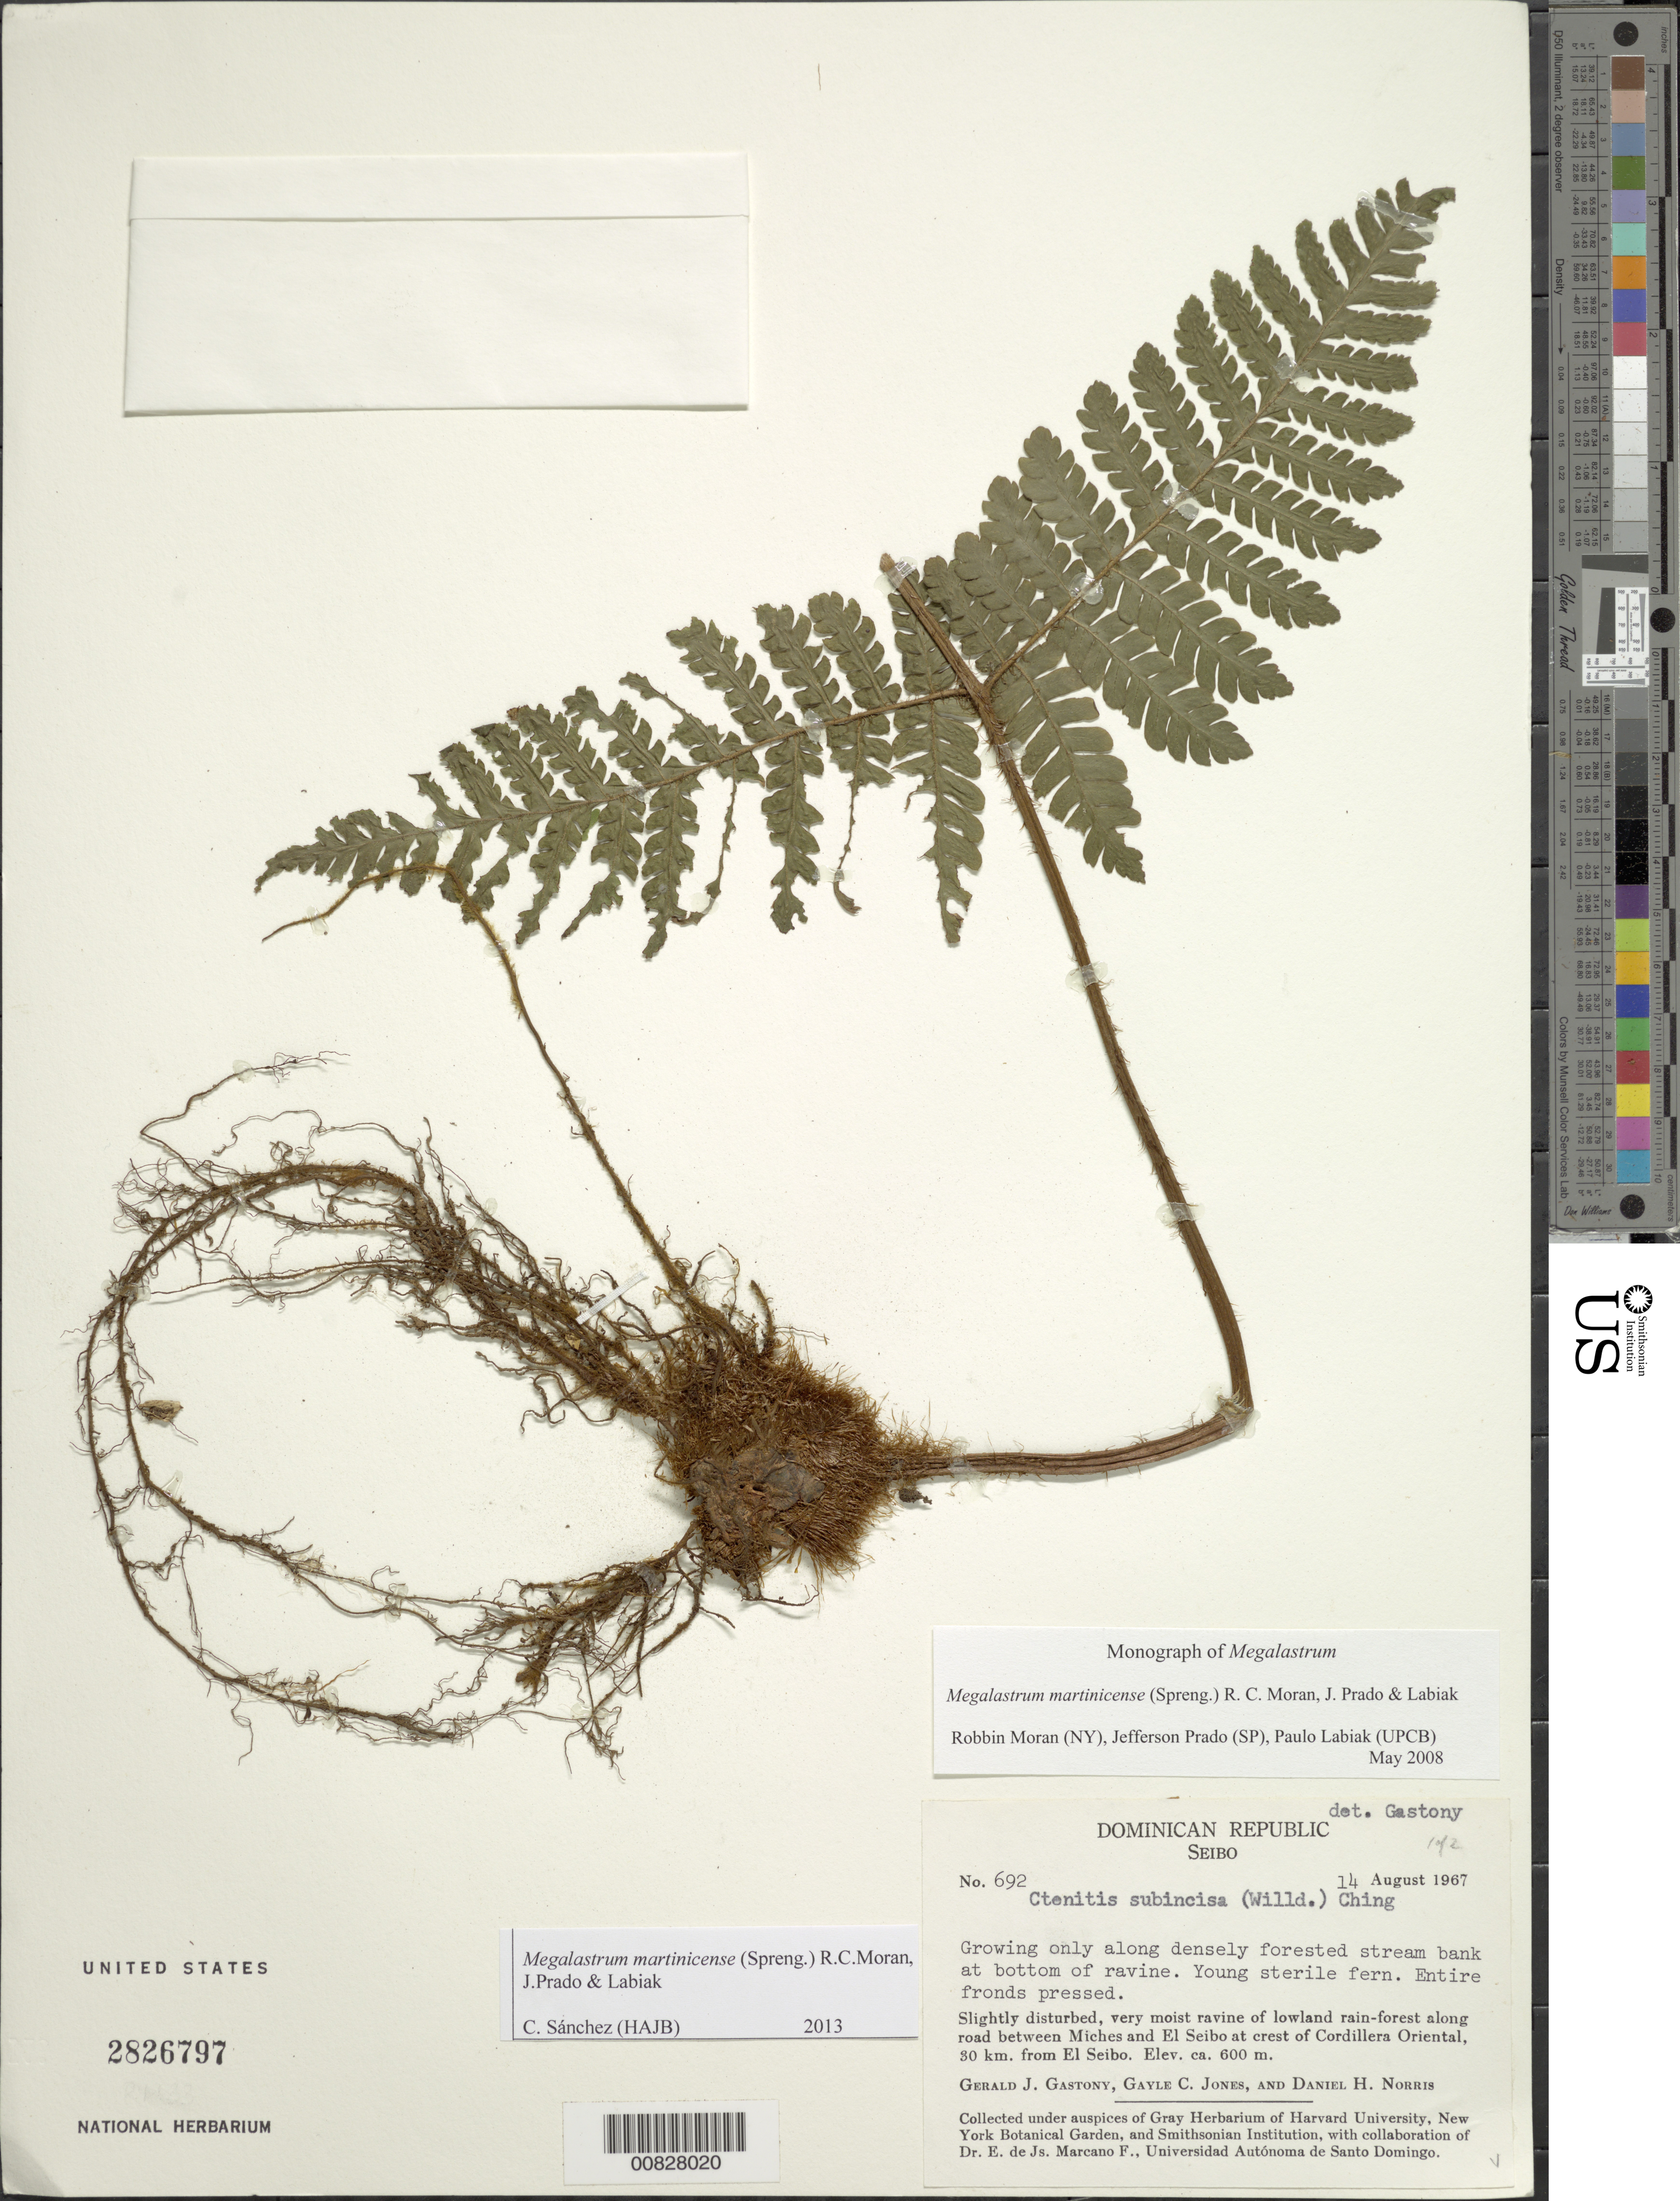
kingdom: Plantae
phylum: Tracheophyta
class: Polypodiopsida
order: Polypodiales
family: Dryopteridaceae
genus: Megalastrum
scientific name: Megalastrum martinicense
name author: (Spreng.) R.C. Moran et al.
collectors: G. Gastony, G. C. Jones & D. H. Norris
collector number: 692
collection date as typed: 14 Aug 1967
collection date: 1967-08-14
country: Dominican Republic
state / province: El Seibo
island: Hispaniola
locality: Miches to El Seibo road, Cordillera Oriental, 30 km from El Seibo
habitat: Slightly disturbed, very moist ravine, lowland rainforest; growing only along dense forested stream bank at bottom of ravine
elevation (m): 600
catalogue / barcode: US 2826797